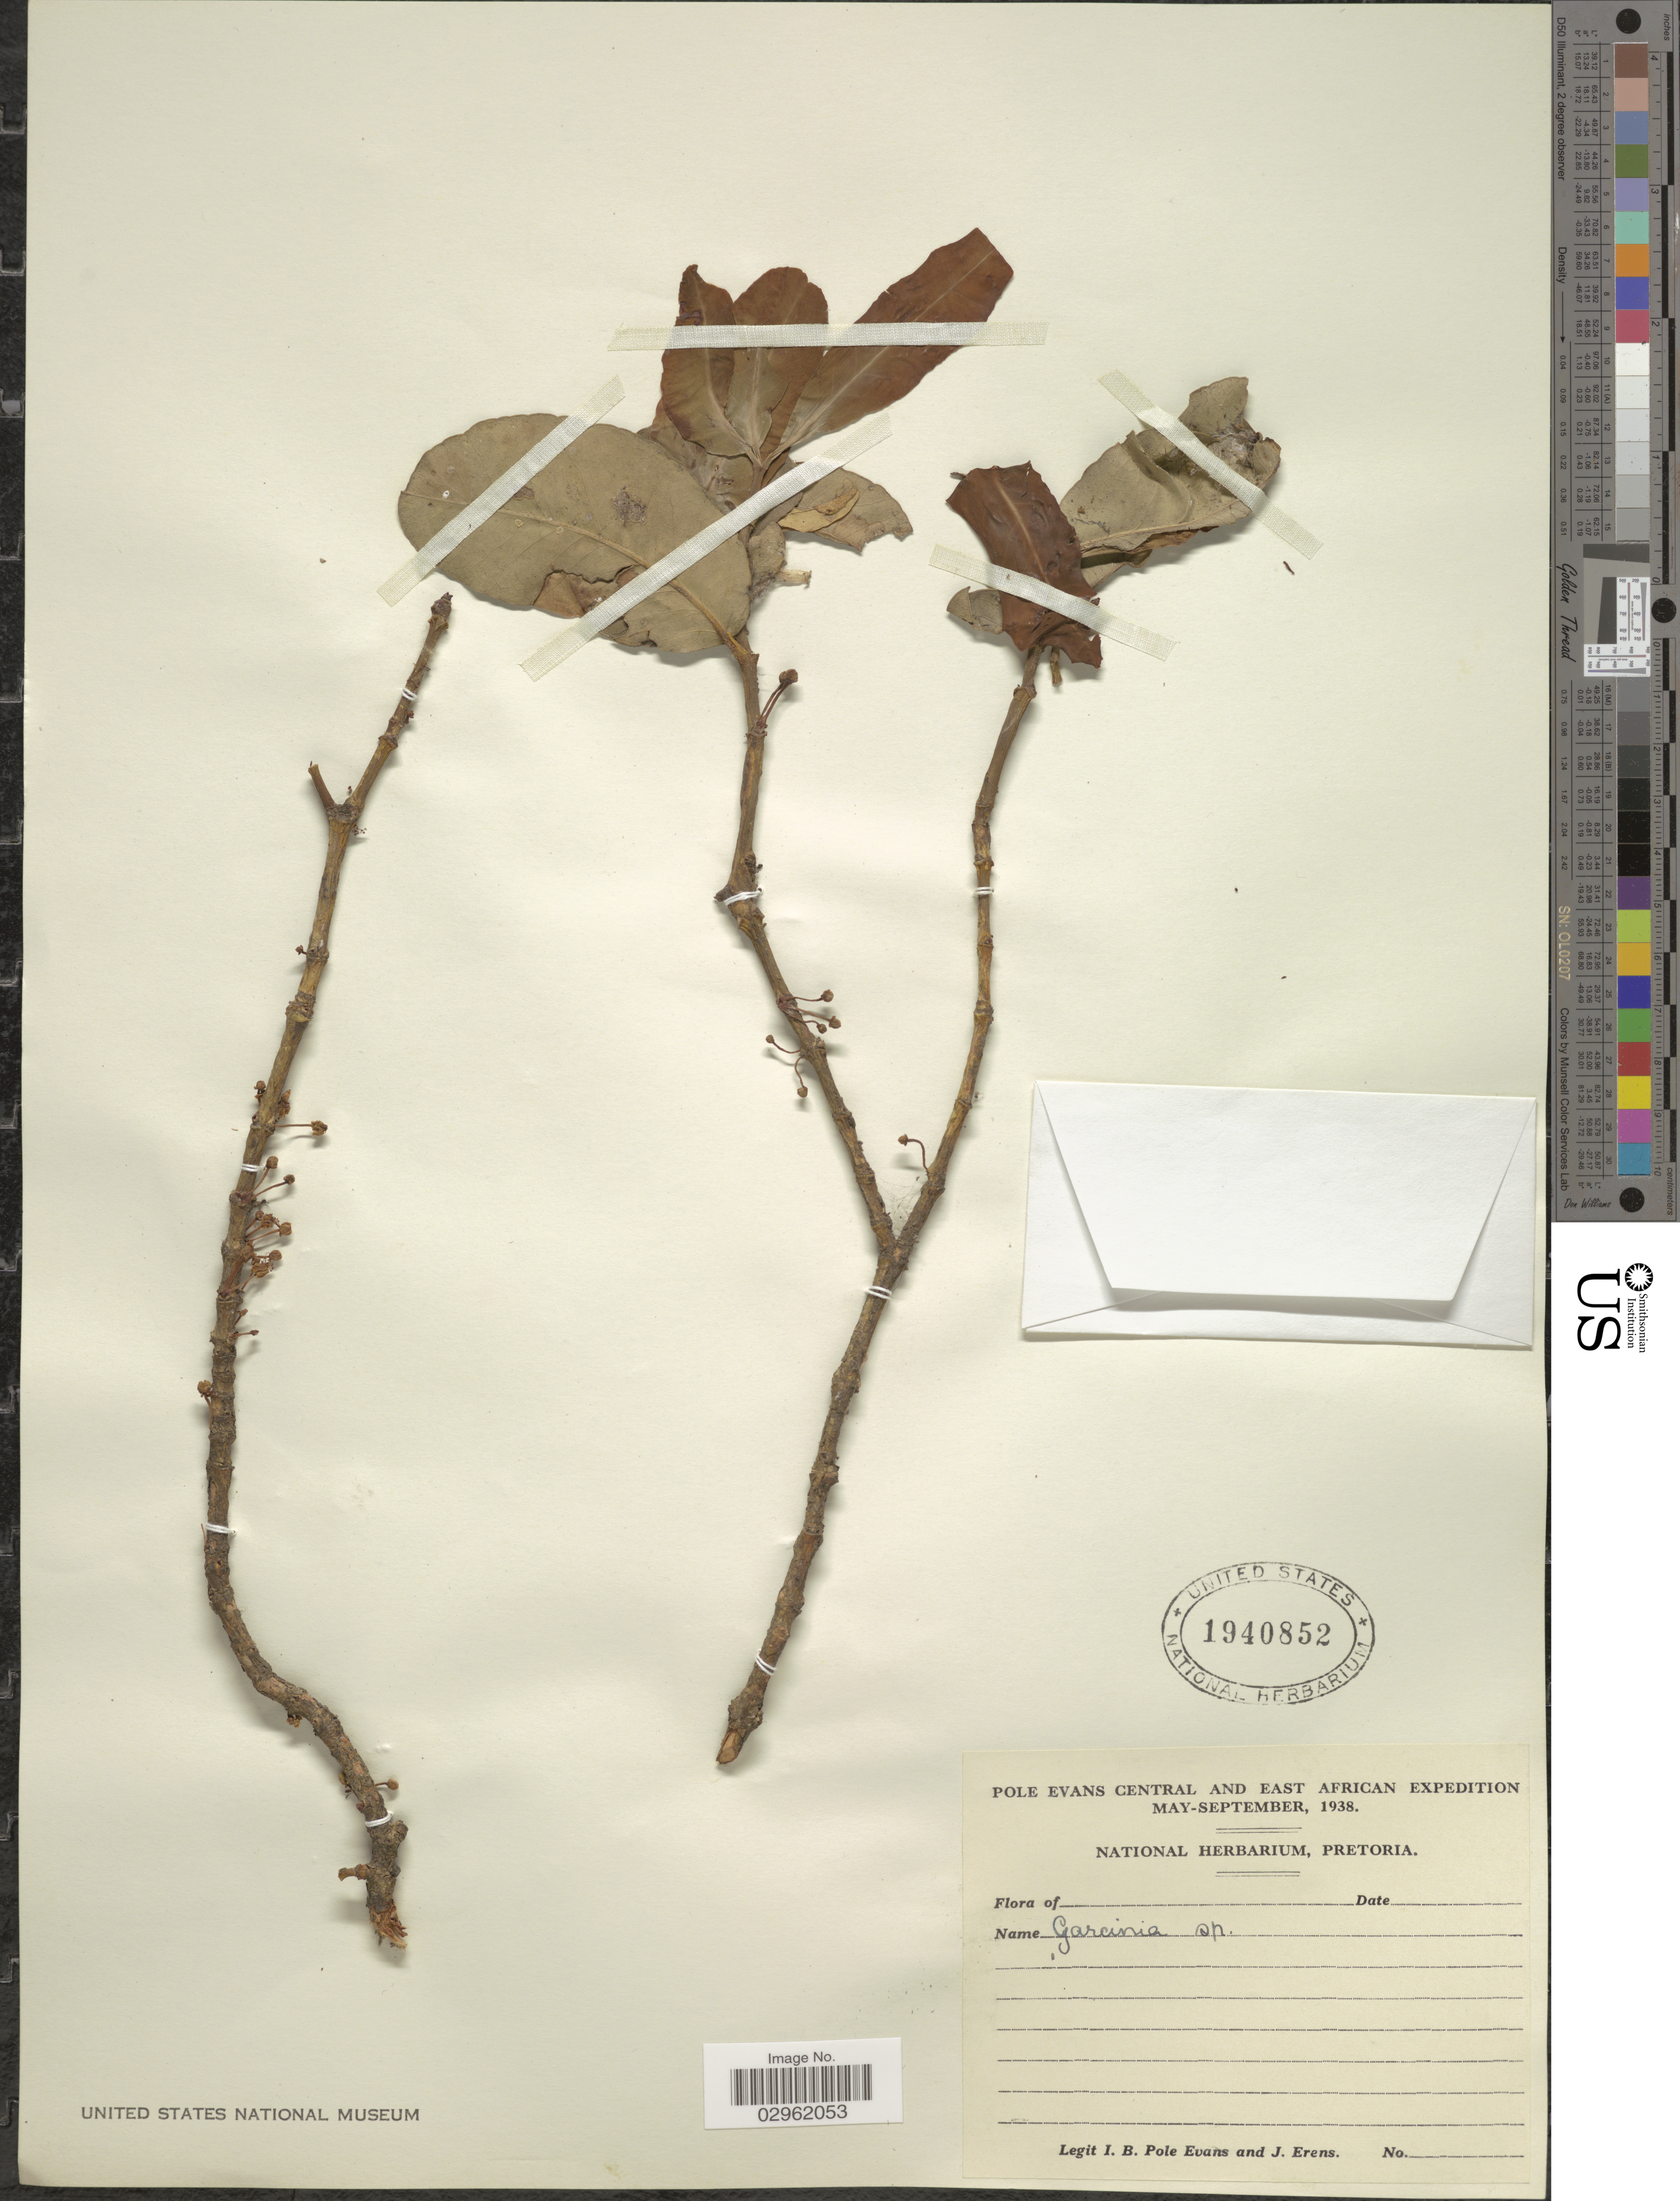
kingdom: Plantae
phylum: Tracheophyta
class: Magnoliopsida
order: Malpighiales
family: Clusiaceae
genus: Garcinia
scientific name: Garcinia sp.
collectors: I. B. Pole-Evans & J. Erens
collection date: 1938-05/1938-09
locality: East African.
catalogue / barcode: US 1940852